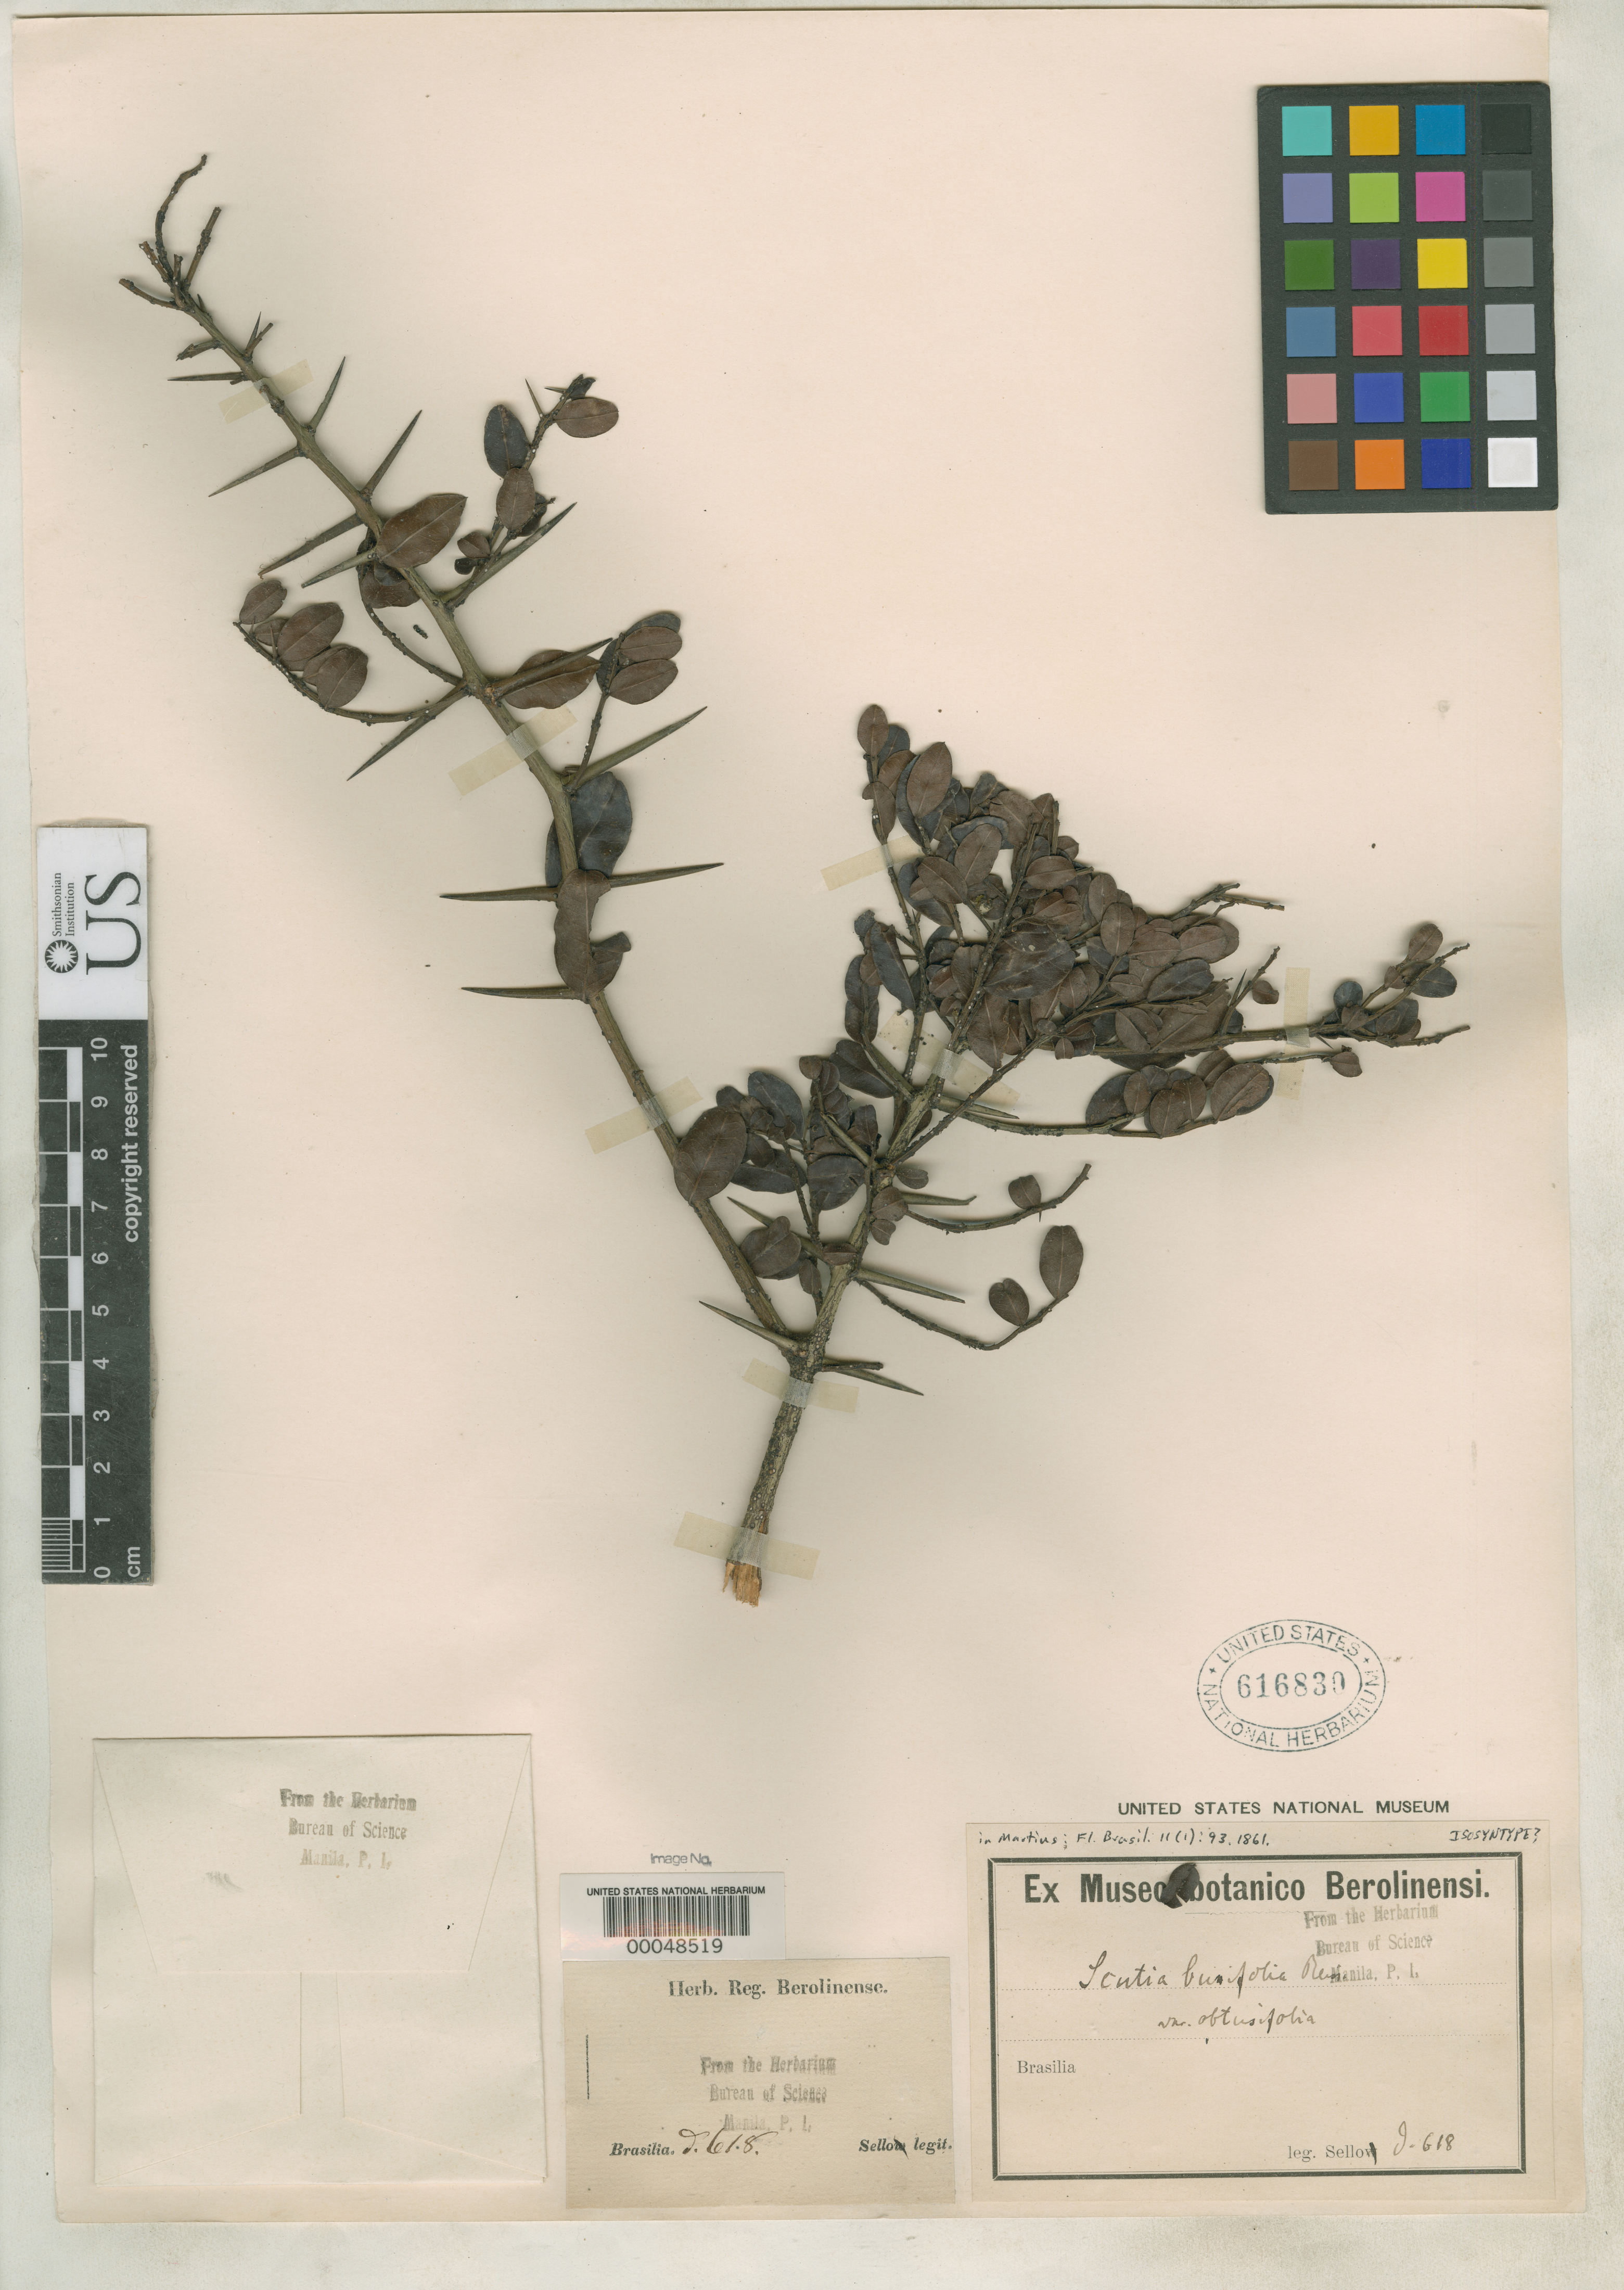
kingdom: Plantae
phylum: Tracheophyta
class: Magnoliopsida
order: Rosales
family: Rhamnaceae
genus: Scutia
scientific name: Scutia buxifolia var. obtusifolia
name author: Reissek in Mart.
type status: Isosyntype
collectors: F. Sellow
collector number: D 618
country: Brazil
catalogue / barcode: US 616830